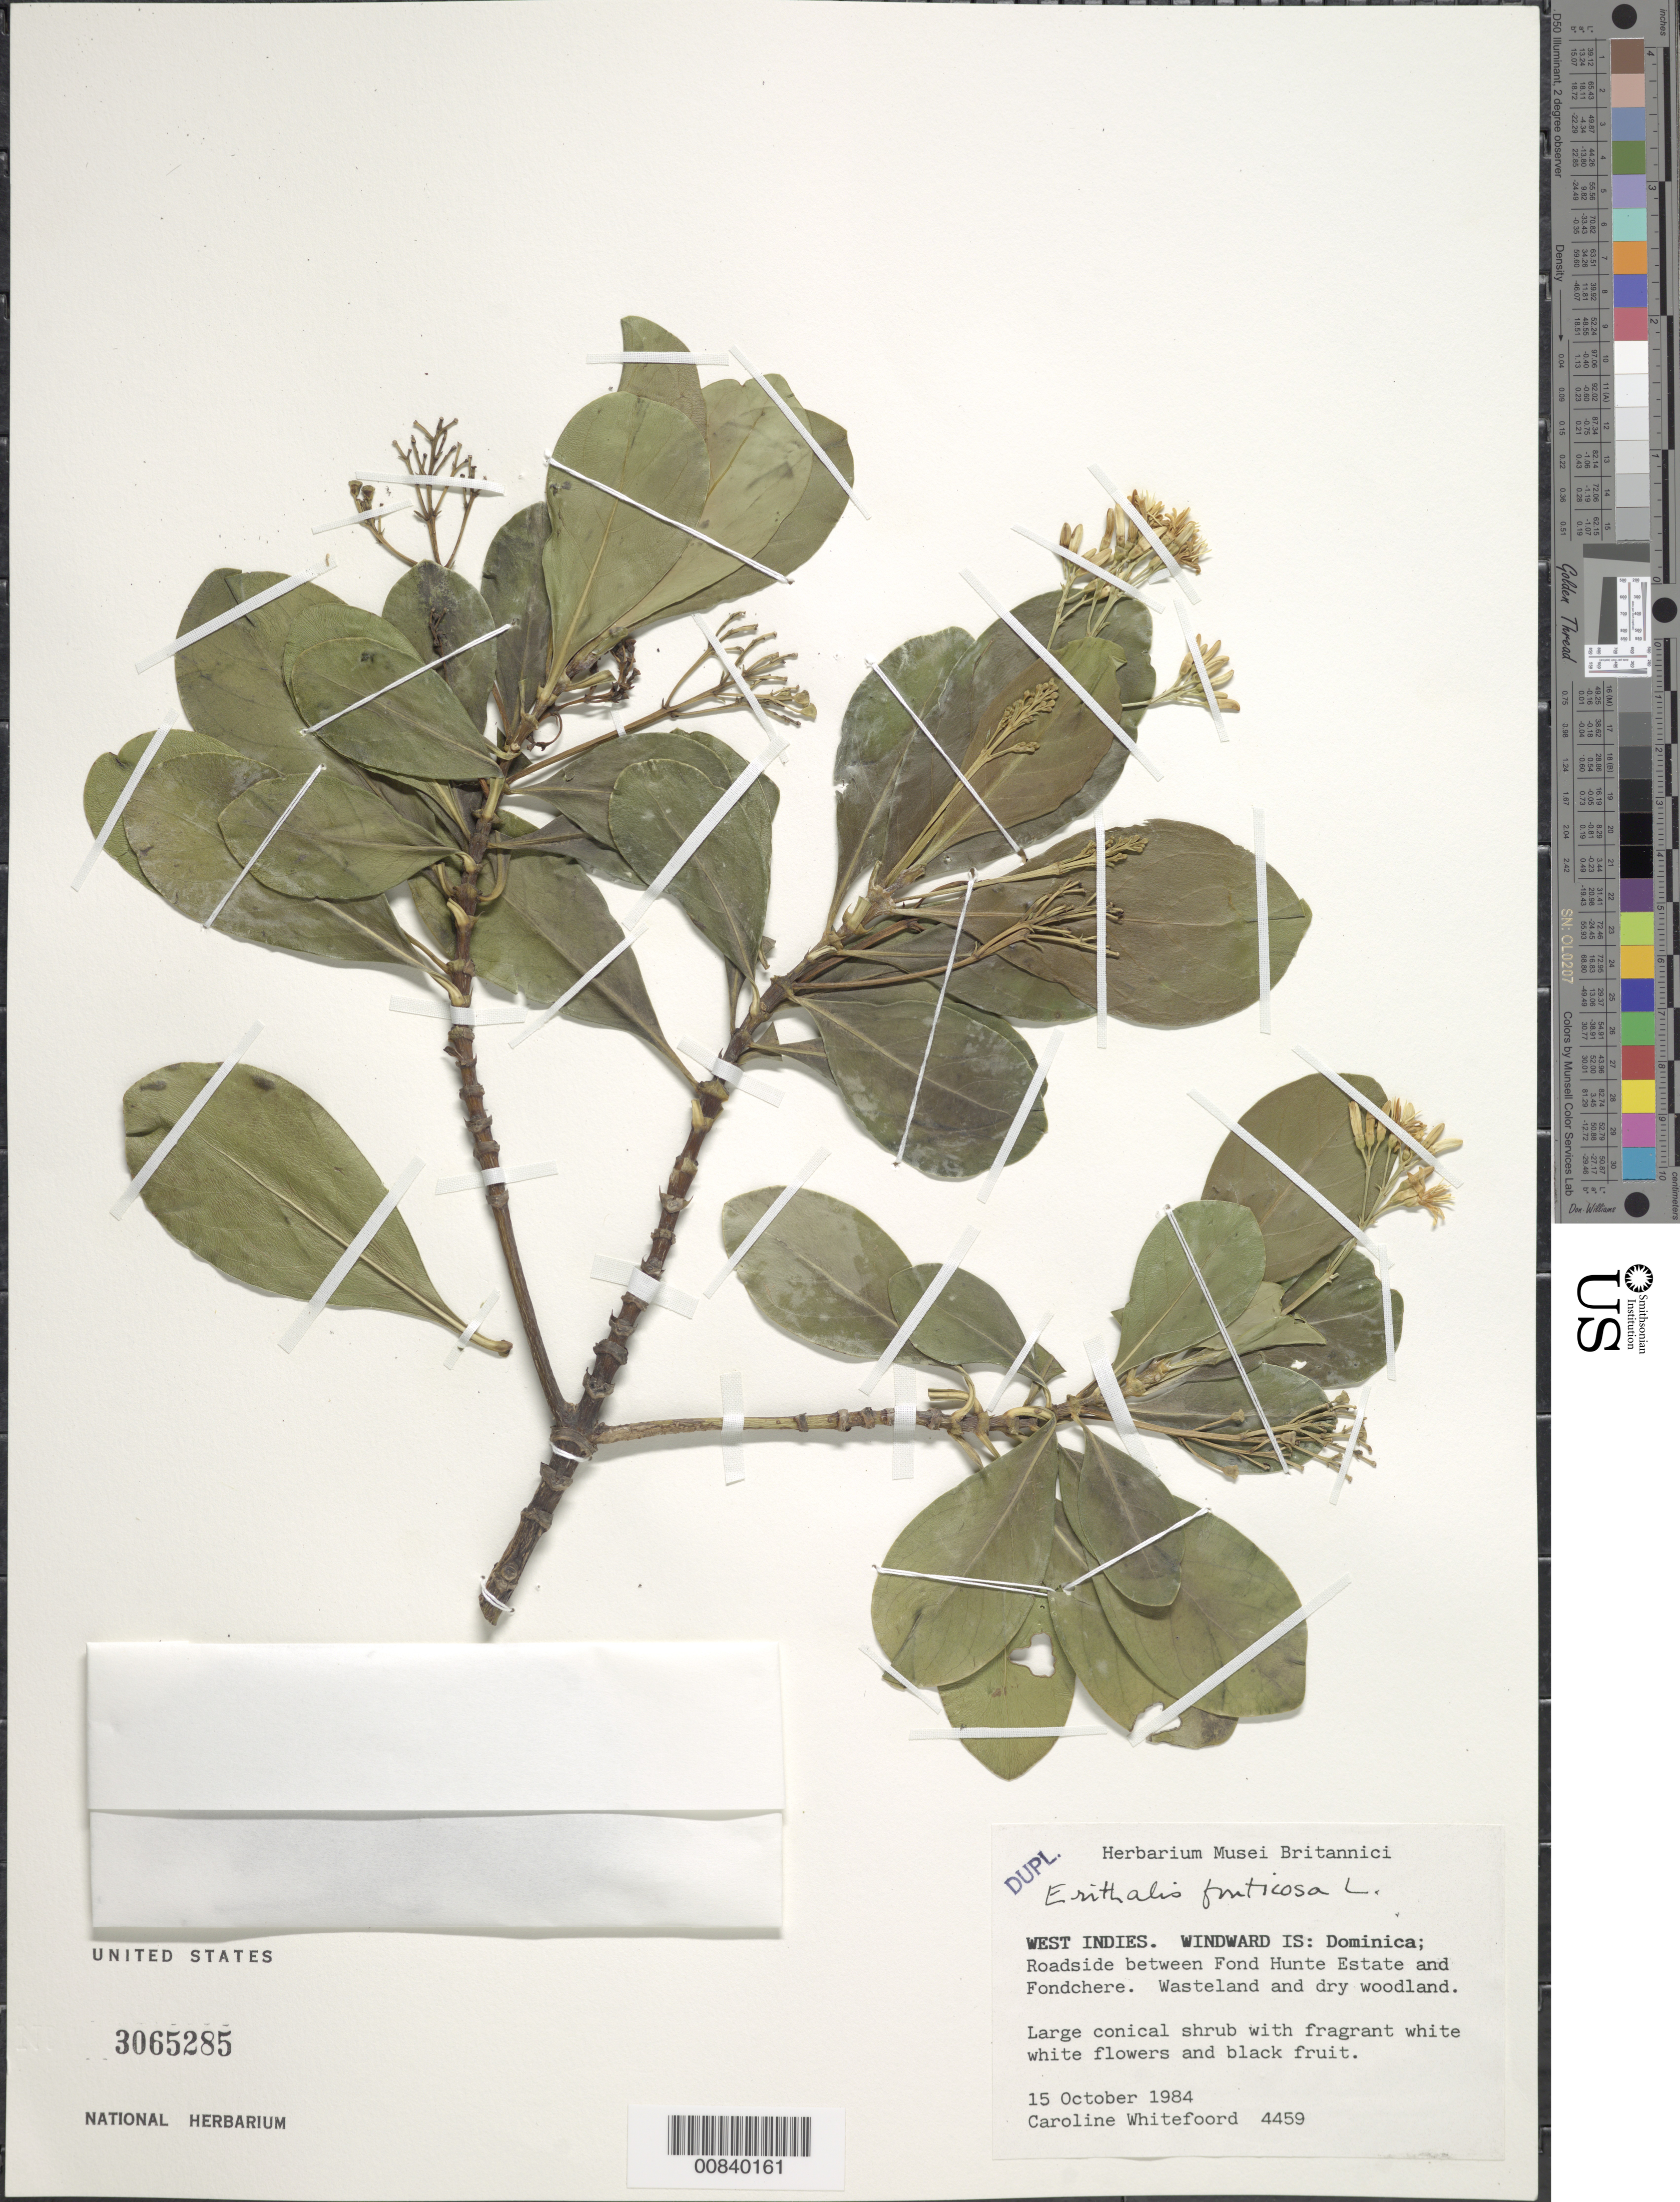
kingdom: Plantae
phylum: Tracheophyta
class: Magnoliopsida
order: Gentianales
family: Rubiaceae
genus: Erithalis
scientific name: Erithalis fruticosa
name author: L.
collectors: C. Whitefoord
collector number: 4459 Dupl.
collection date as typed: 15 Oct 1984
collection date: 1984-10-15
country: Dominica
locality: Roadside between Fond Hunte Estate and Fondchere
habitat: Roadside. Wasteland and dry woodland.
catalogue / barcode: US 3065285